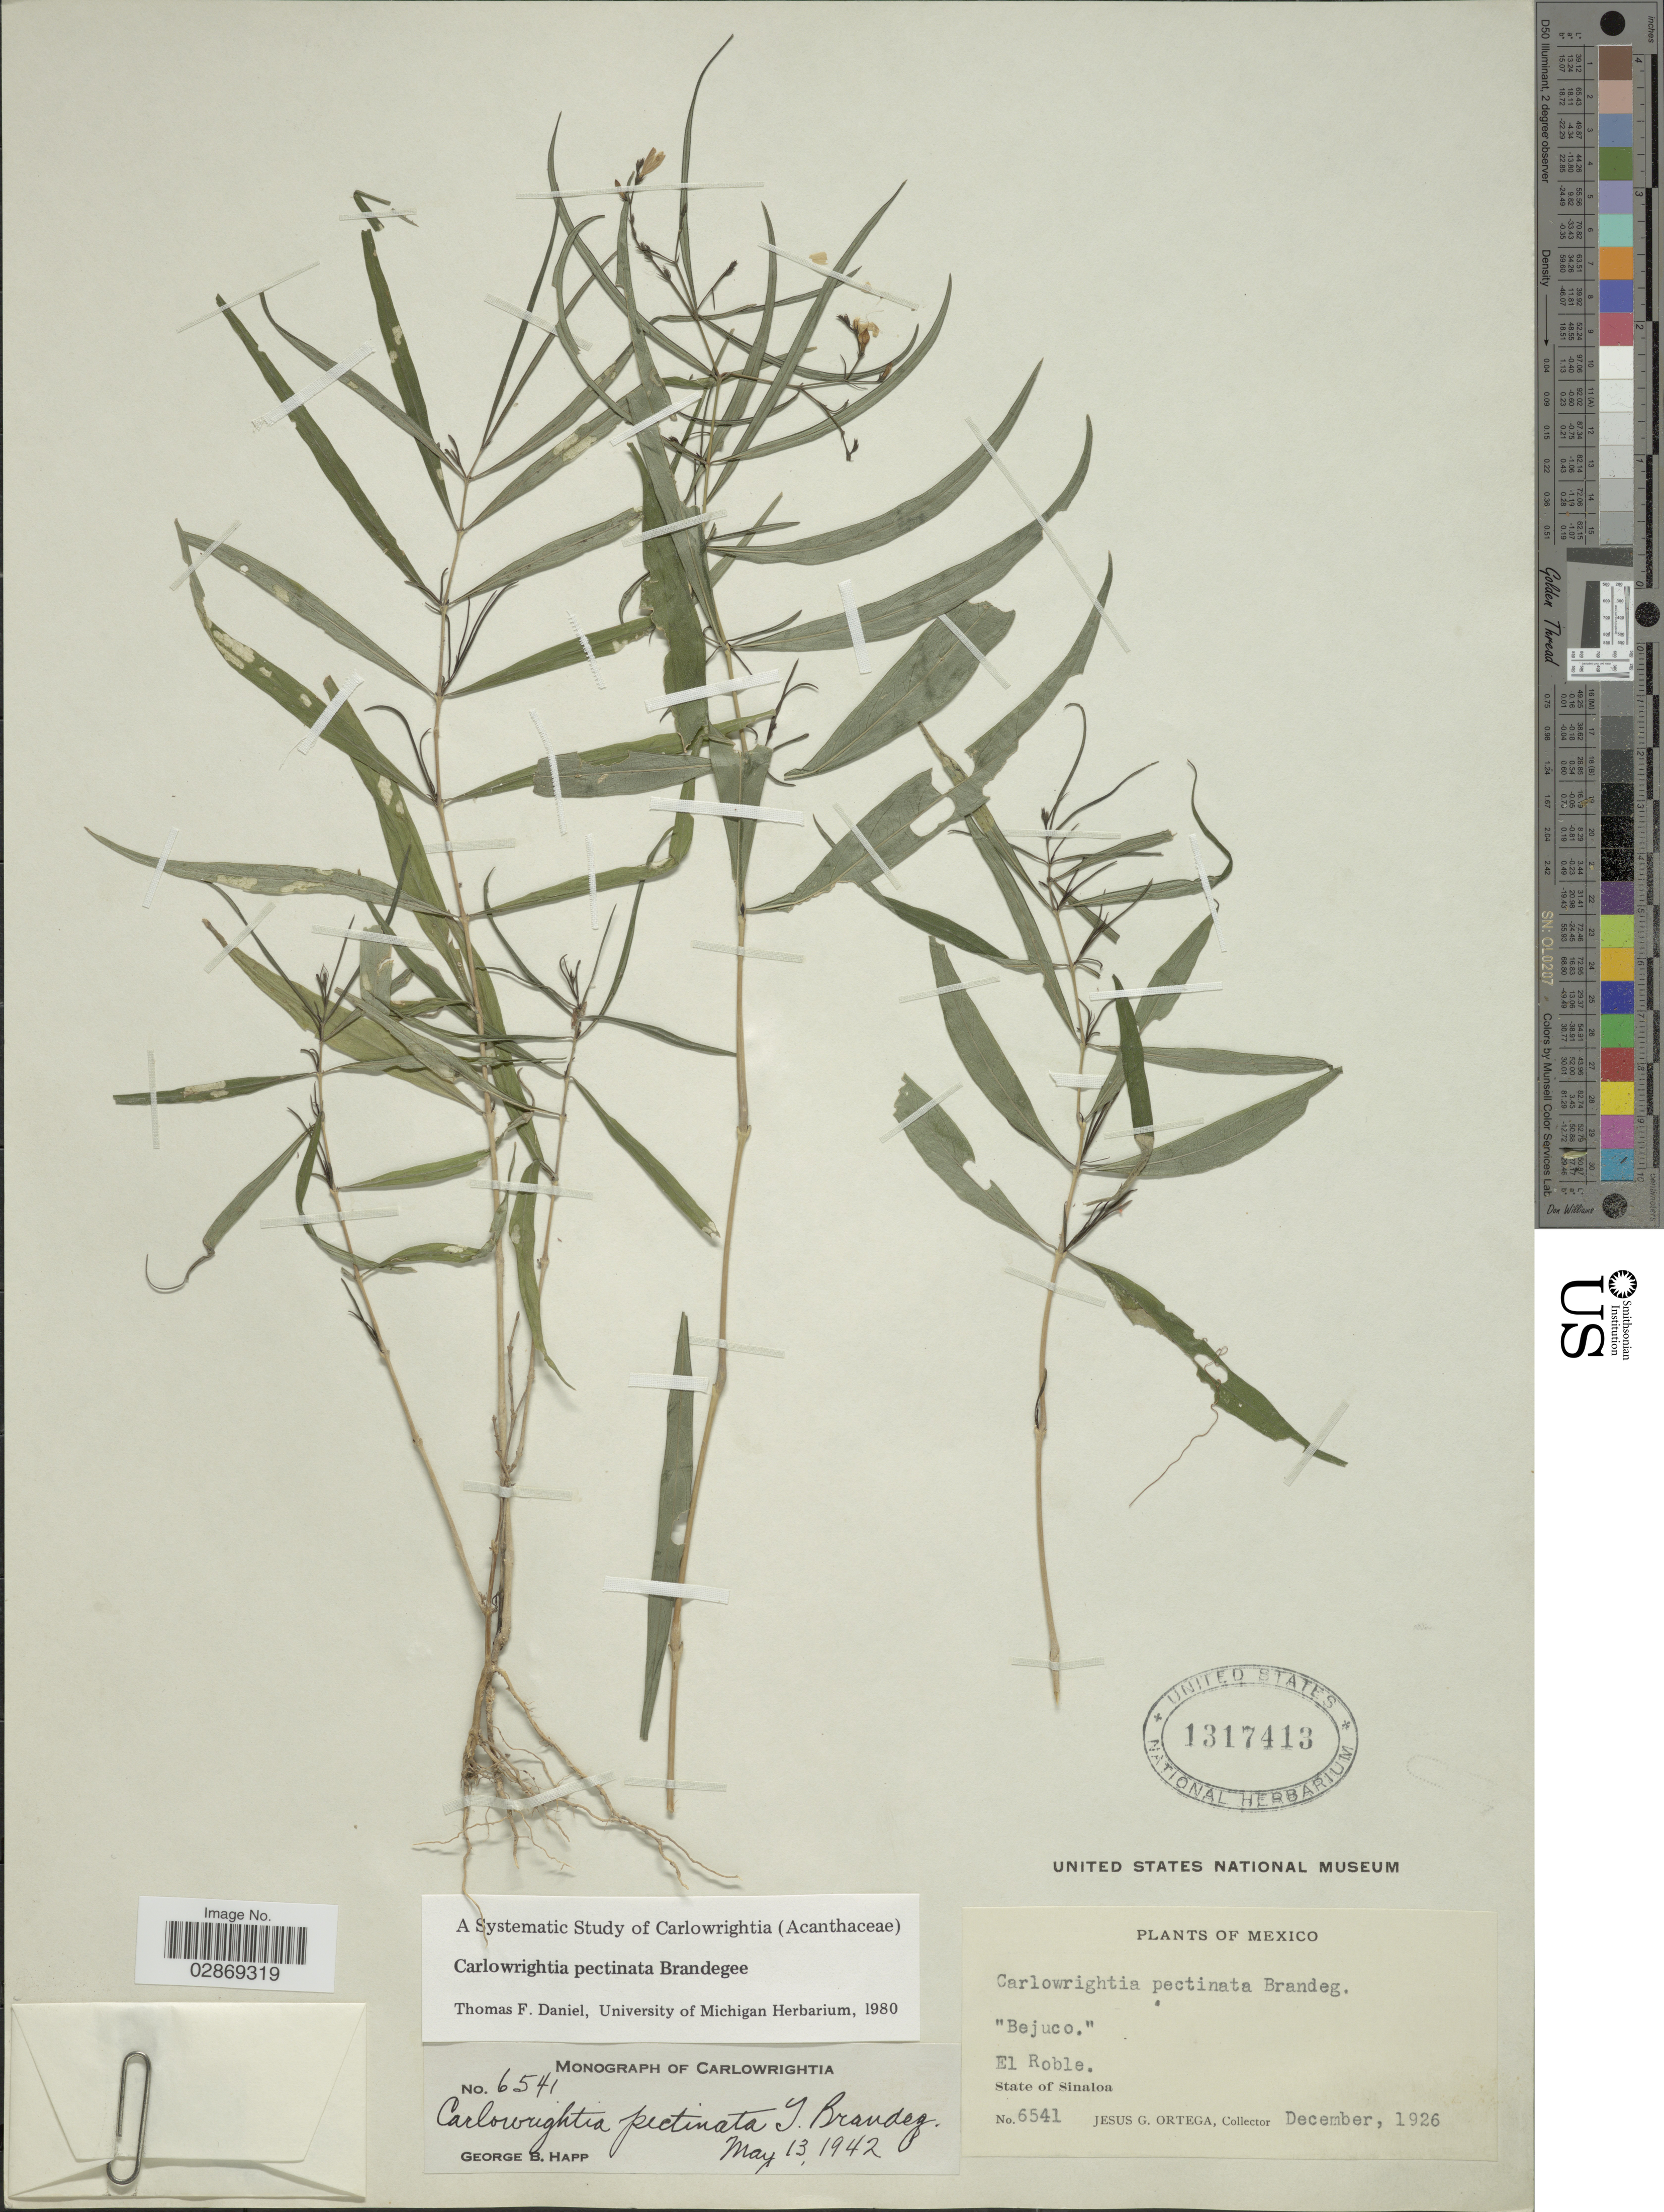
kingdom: Plantae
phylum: Tracheophyta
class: Magnoliopsida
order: Lamiales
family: Acanthaceae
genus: Carlowrightia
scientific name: Carlowrightia pectinata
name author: Brandegee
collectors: J. Ortega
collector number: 6541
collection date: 1926-12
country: Mexico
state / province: Sinaloa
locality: El Roble, State of Sinaloa.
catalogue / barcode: US 1317413